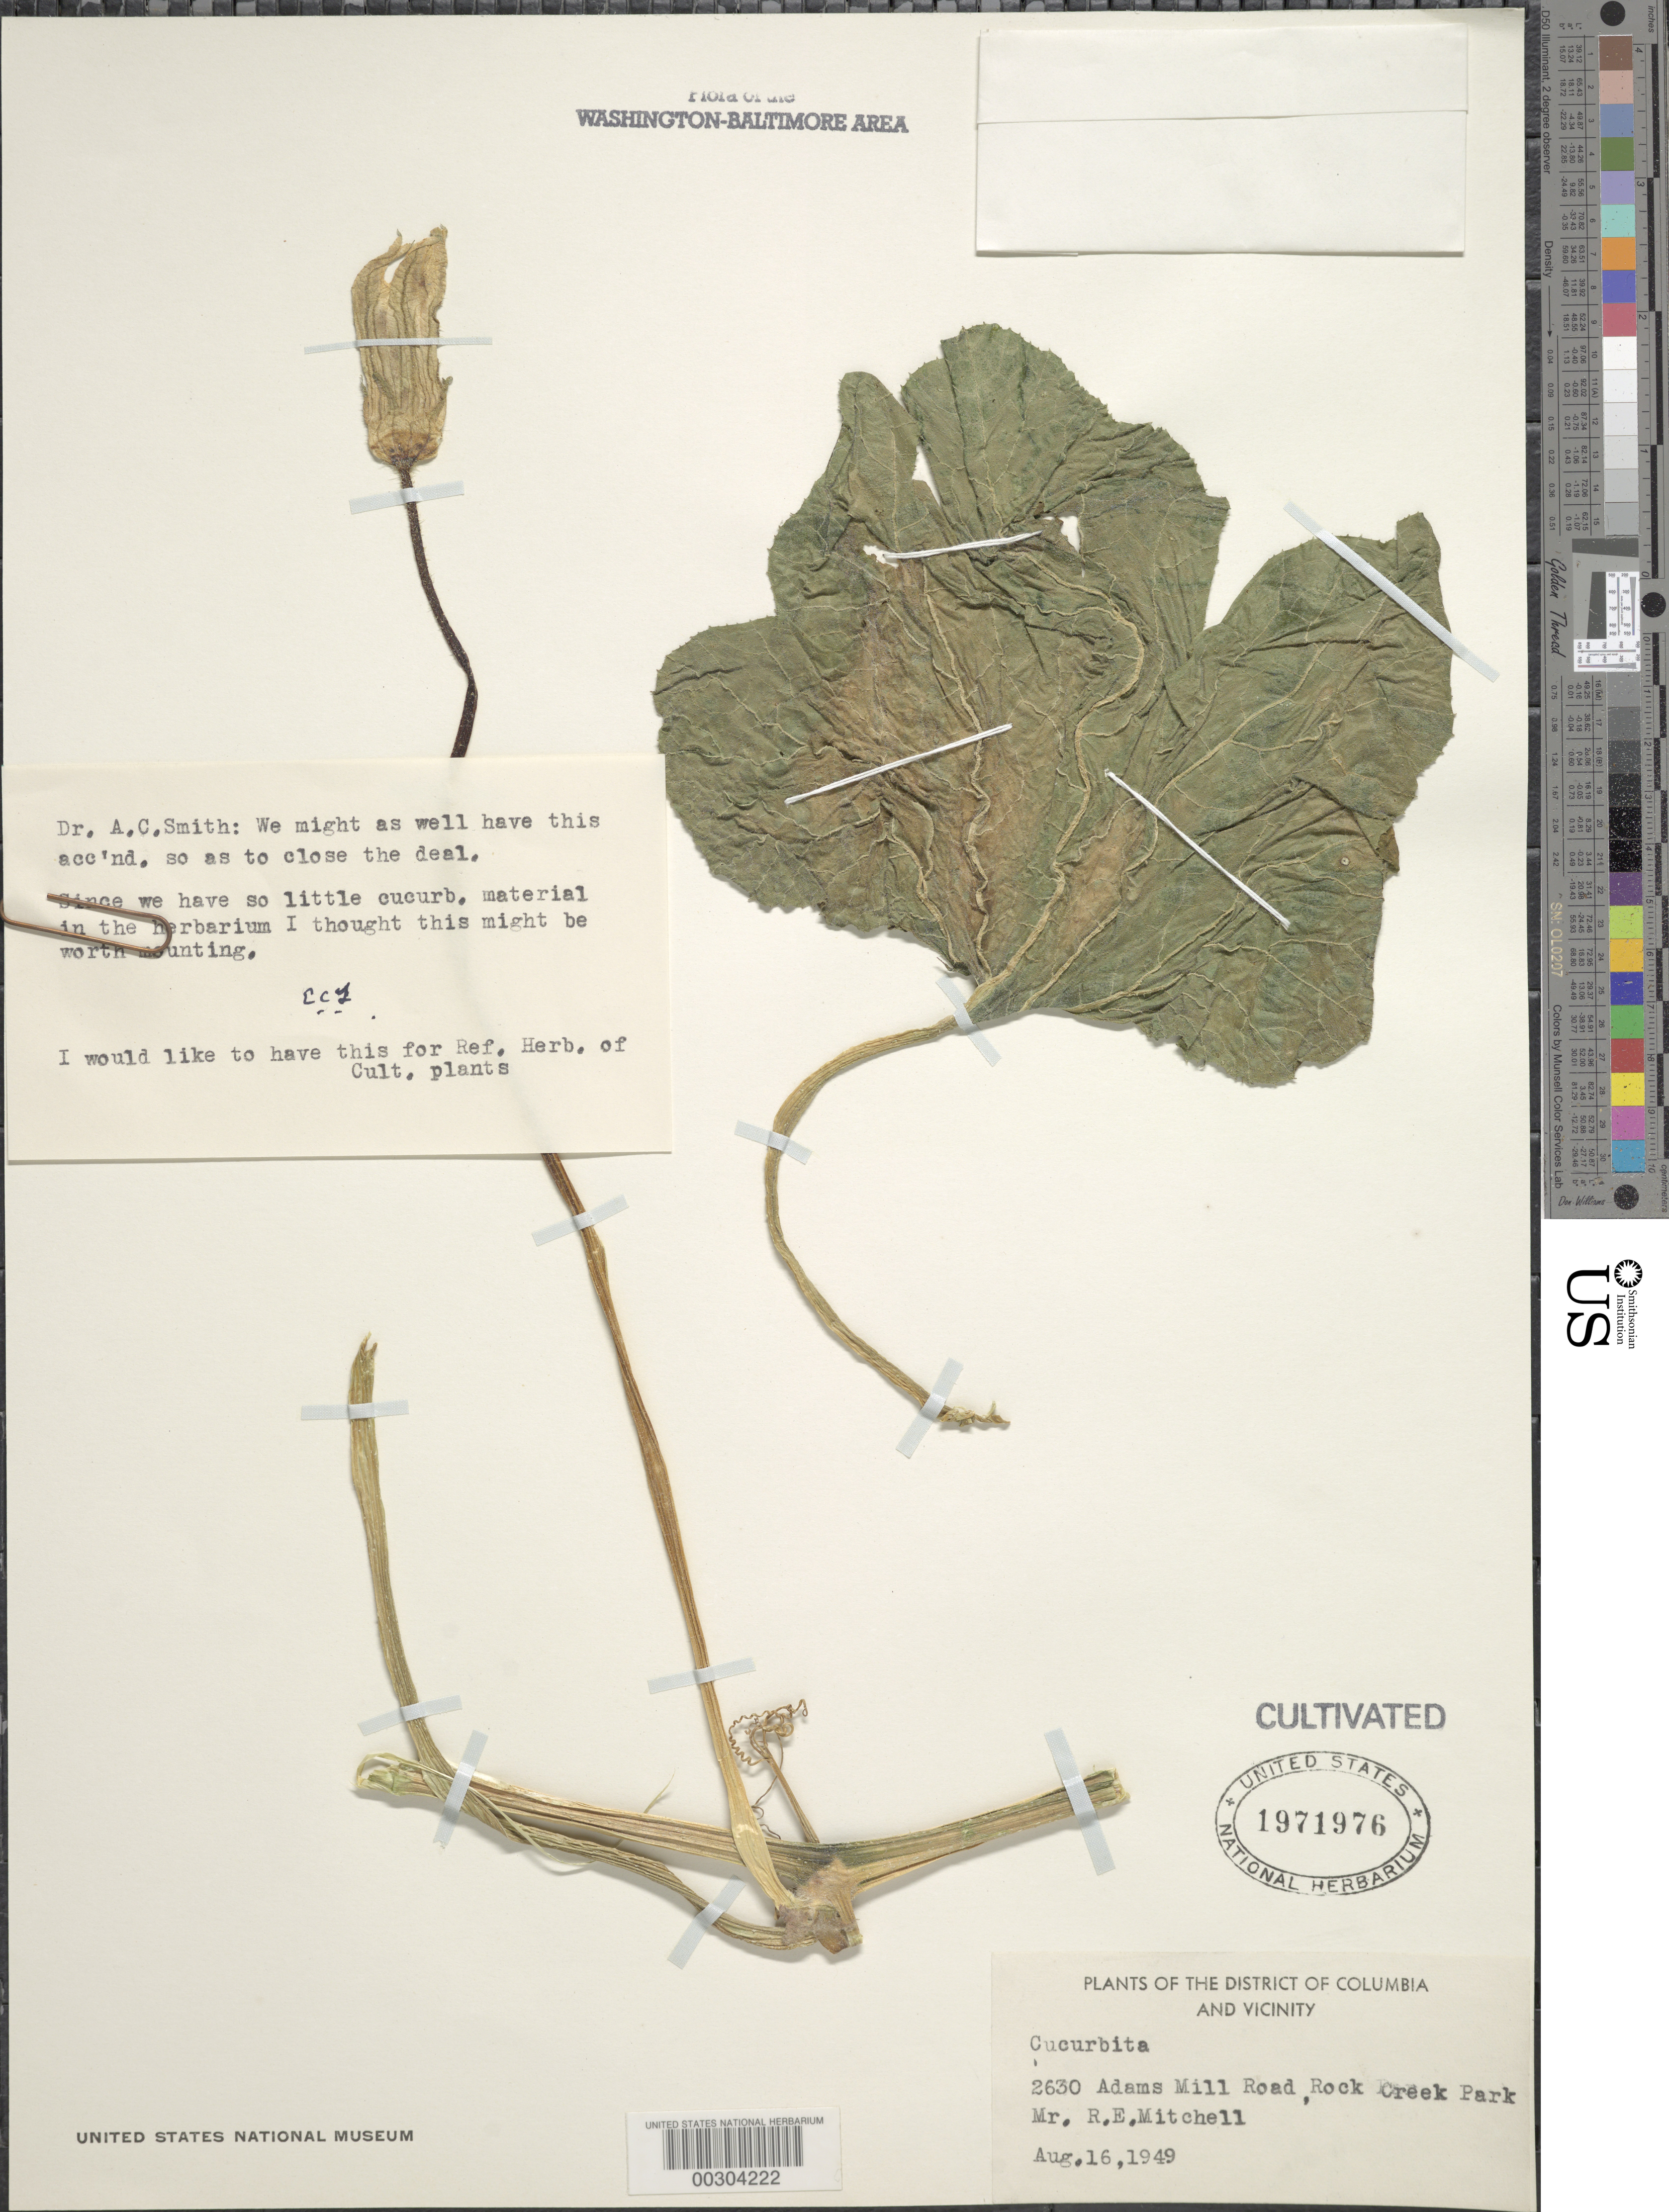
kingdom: Plantae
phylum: Tracheophyta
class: Magnoliopsida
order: Cucurbitales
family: Cucurbitaceae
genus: Cucurbita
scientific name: Cucurbita sp.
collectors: R. Mitchell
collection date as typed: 16 Aug 1949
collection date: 1949-08-16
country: United States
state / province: District of Columbia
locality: Rock Creek Park, 2630 Adams Mill Road Rock Creek Park & vicinity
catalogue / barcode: US 1971976